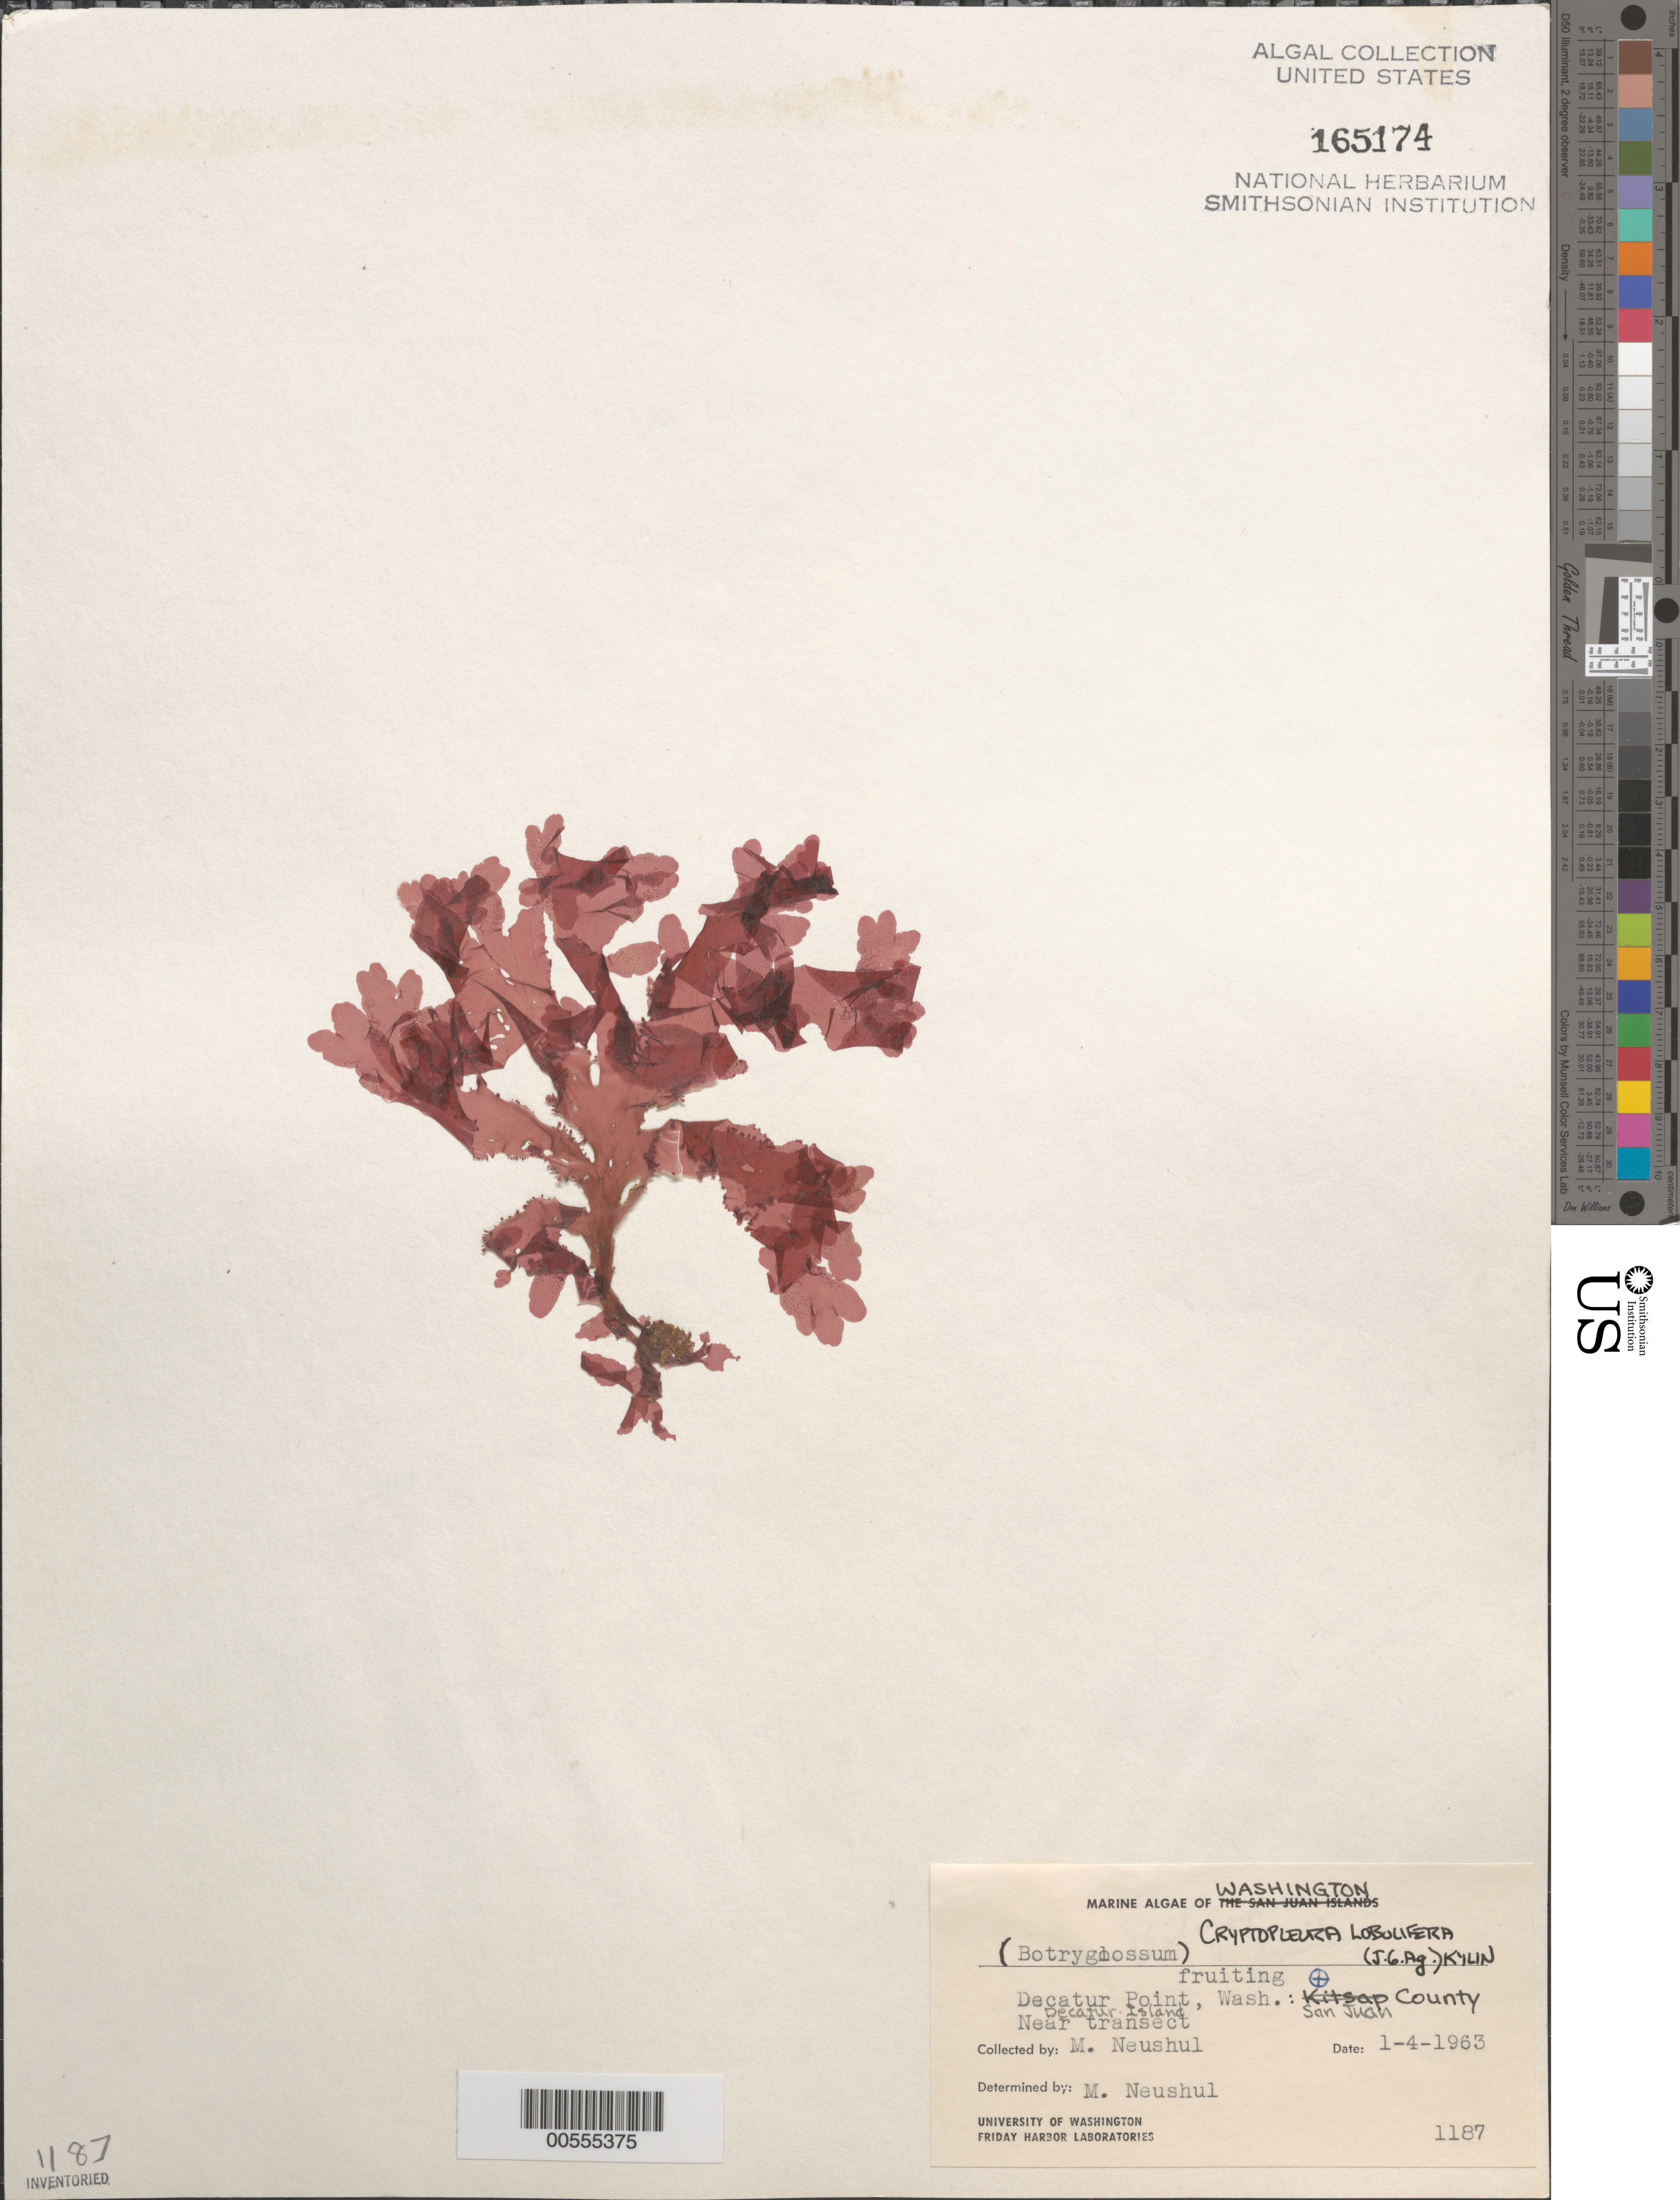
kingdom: Plantae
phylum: Rhodophyta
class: Florideophyceae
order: Ceramiales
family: Delesseriaceae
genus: Cryptopleura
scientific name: Cryptopleura lobulifera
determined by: Neushul, M.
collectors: M. Neushul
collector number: Neushul 1187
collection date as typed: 04 Jan 1963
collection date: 1963-01-04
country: United States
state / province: Washington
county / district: San Juan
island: Decatur Island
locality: Decatur Point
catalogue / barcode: US 165174